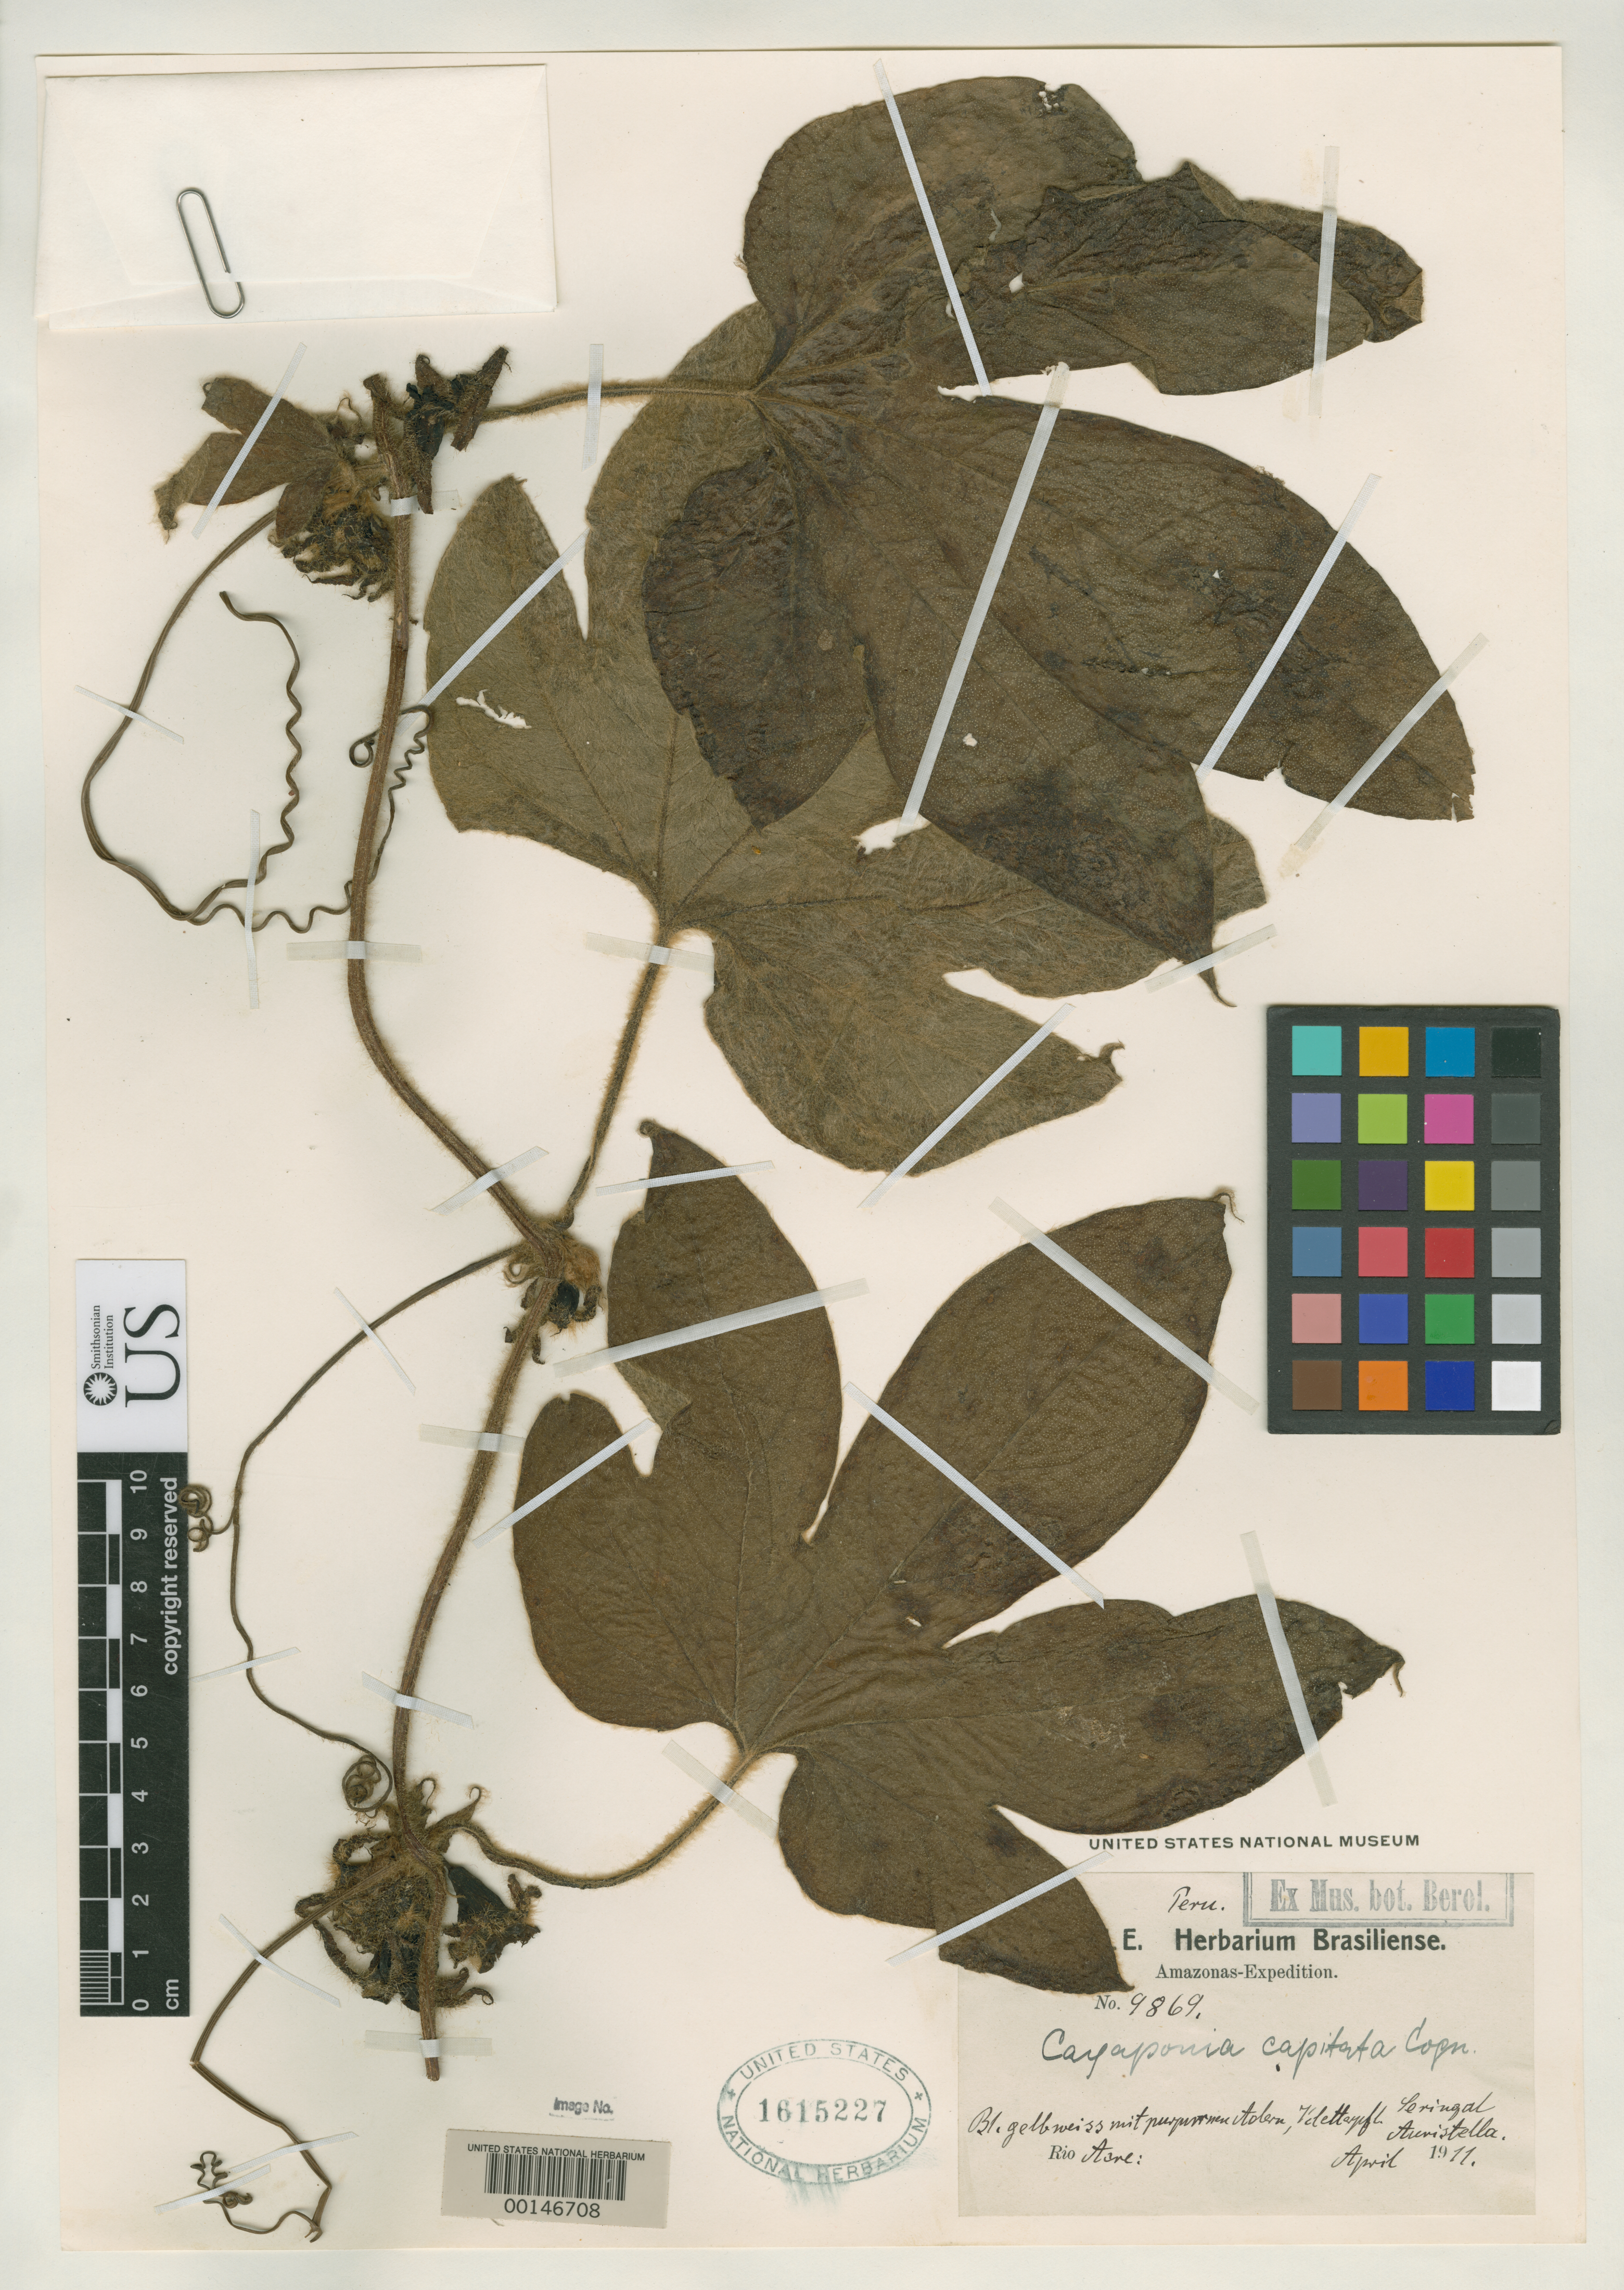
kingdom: Plantae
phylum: Tracheophyta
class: Magnoliopsida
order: Cucurbitales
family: Cucurbitaceae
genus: Cayaponia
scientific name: Cayaponia capitata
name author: Cogn. ex Harms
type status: Isotype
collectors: E. H. Ule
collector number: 9869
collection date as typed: Apr 1911 to -- May 1911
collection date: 1911-04/1911-05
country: Peru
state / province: Amazonas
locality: Seringal Auristella, Río Acre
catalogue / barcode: US 1615227